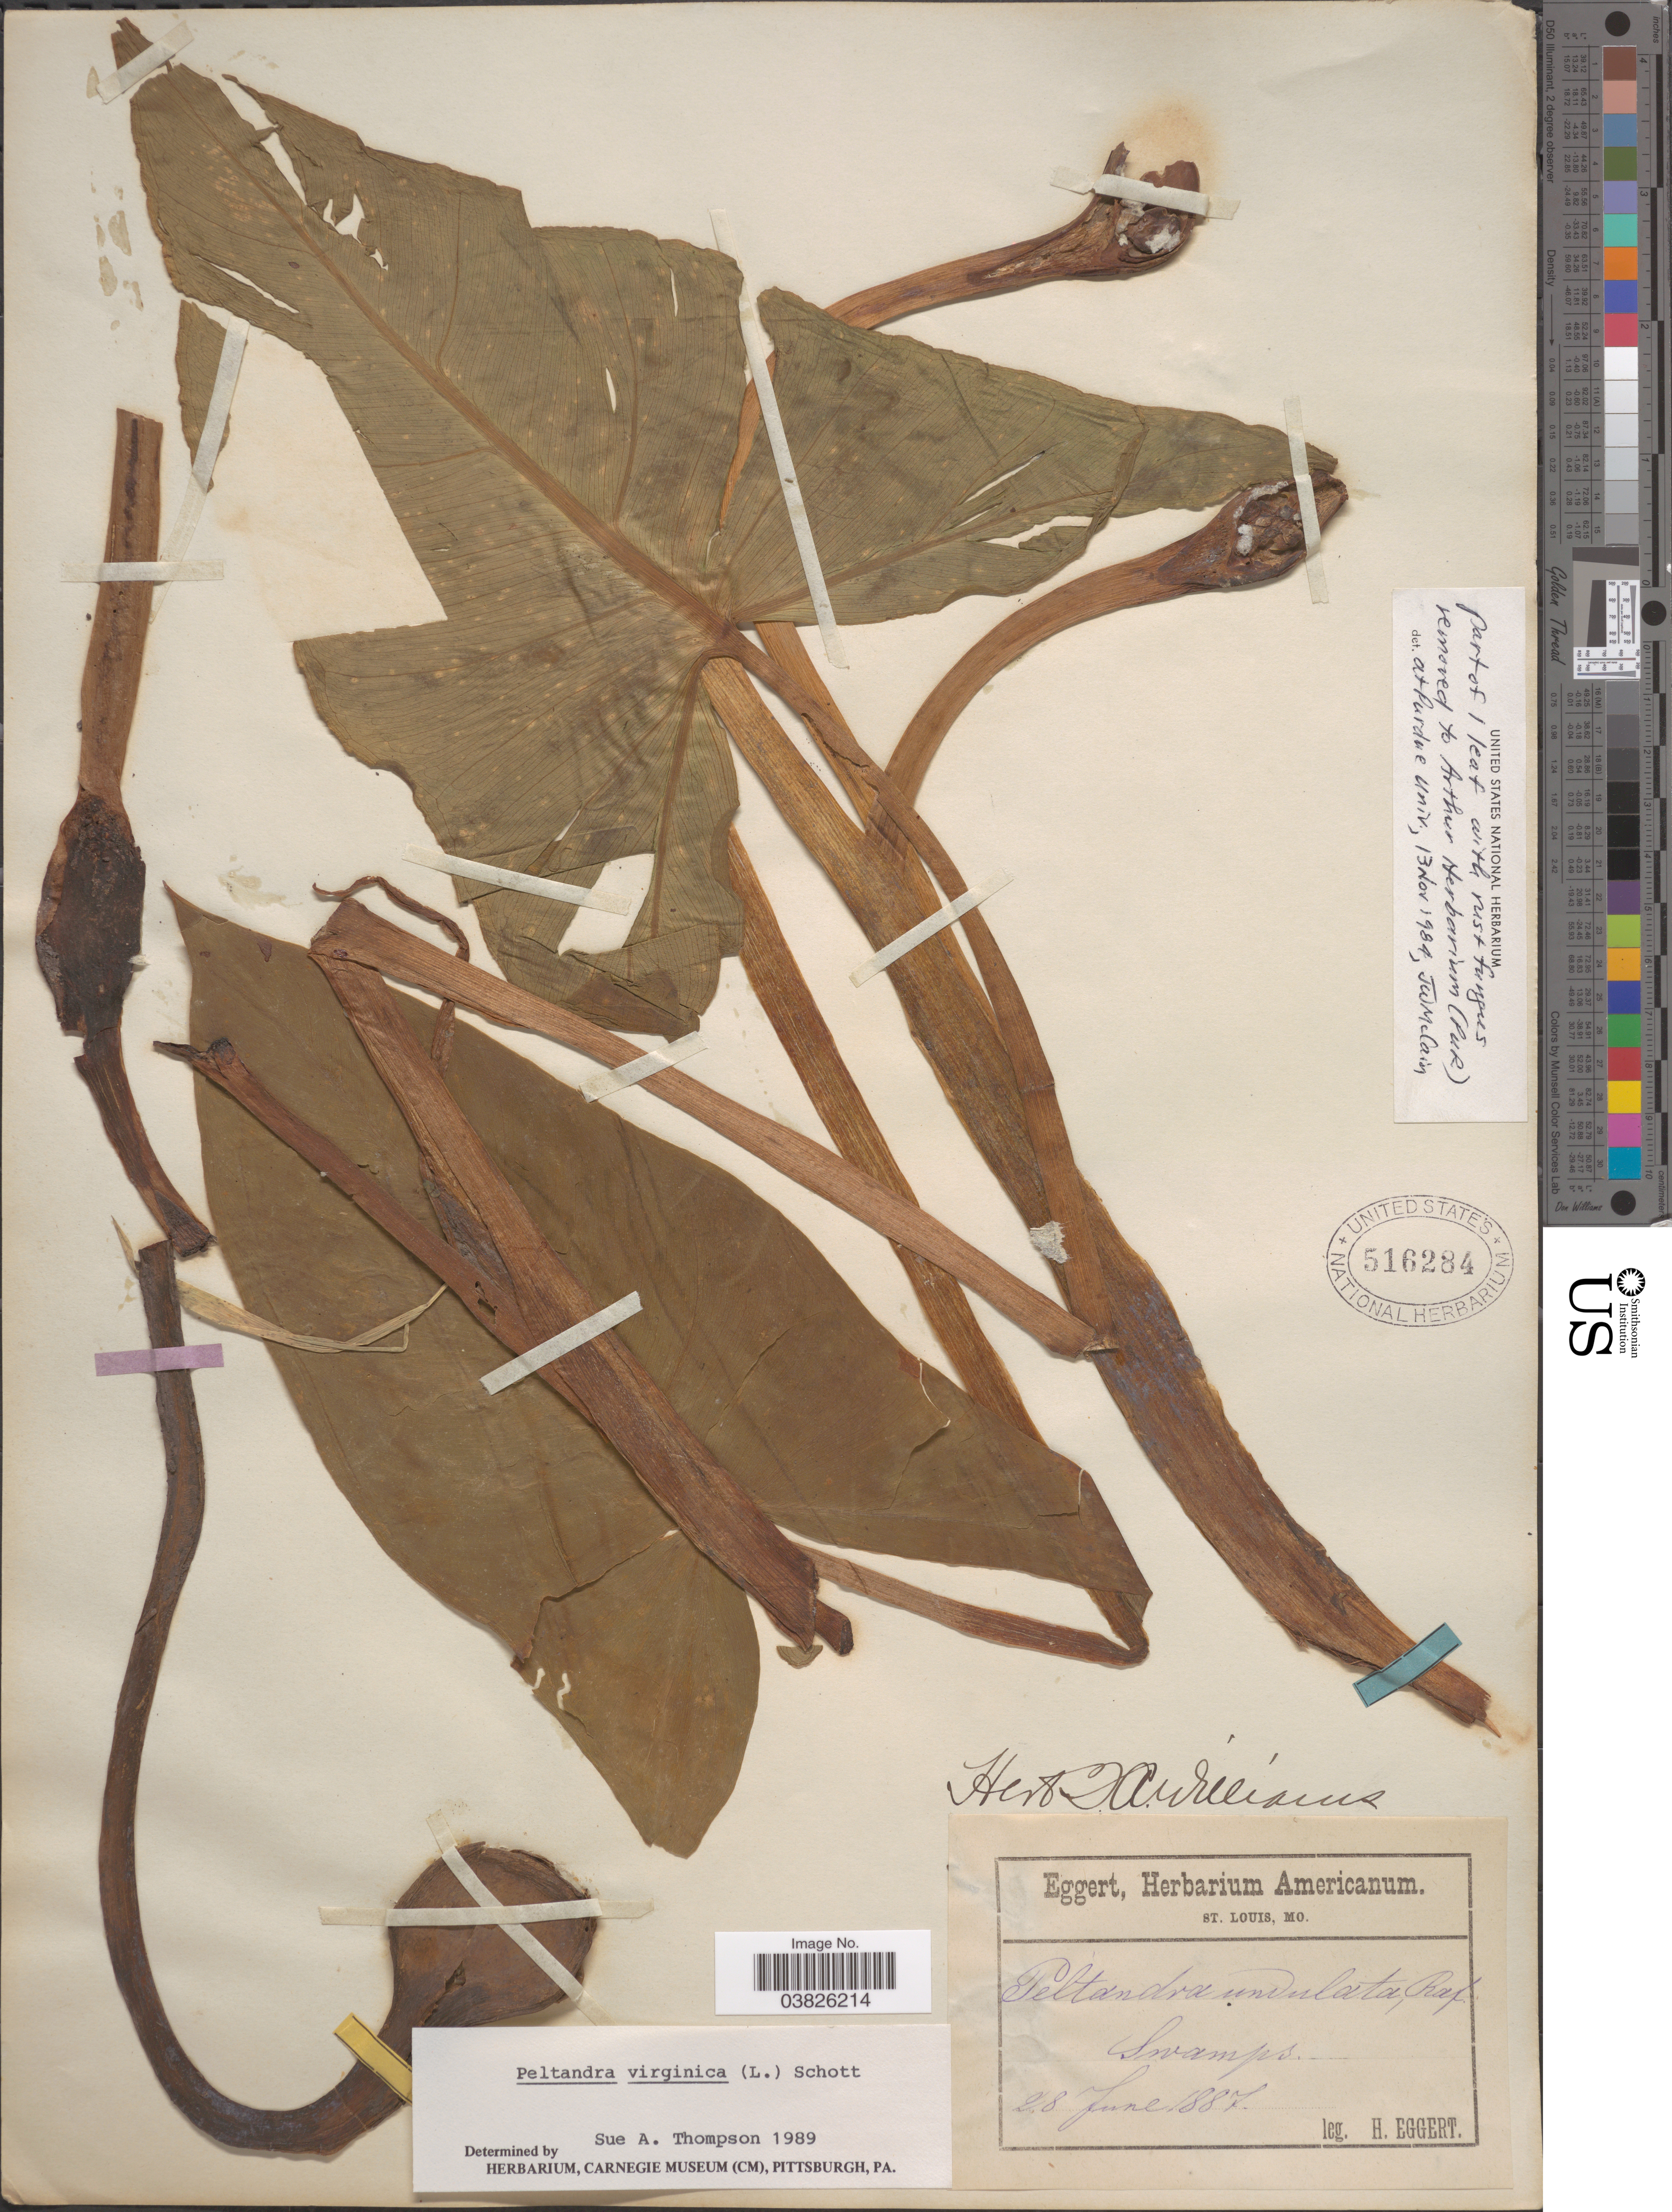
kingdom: Plantae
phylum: Tracheophyta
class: Liliopsida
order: Alismatales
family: Araceae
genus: Peltandra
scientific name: Peltandra virginica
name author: (L.) Schott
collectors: H. Eggert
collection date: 1887-06-28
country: United States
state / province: Missouri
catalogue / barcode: US 516284